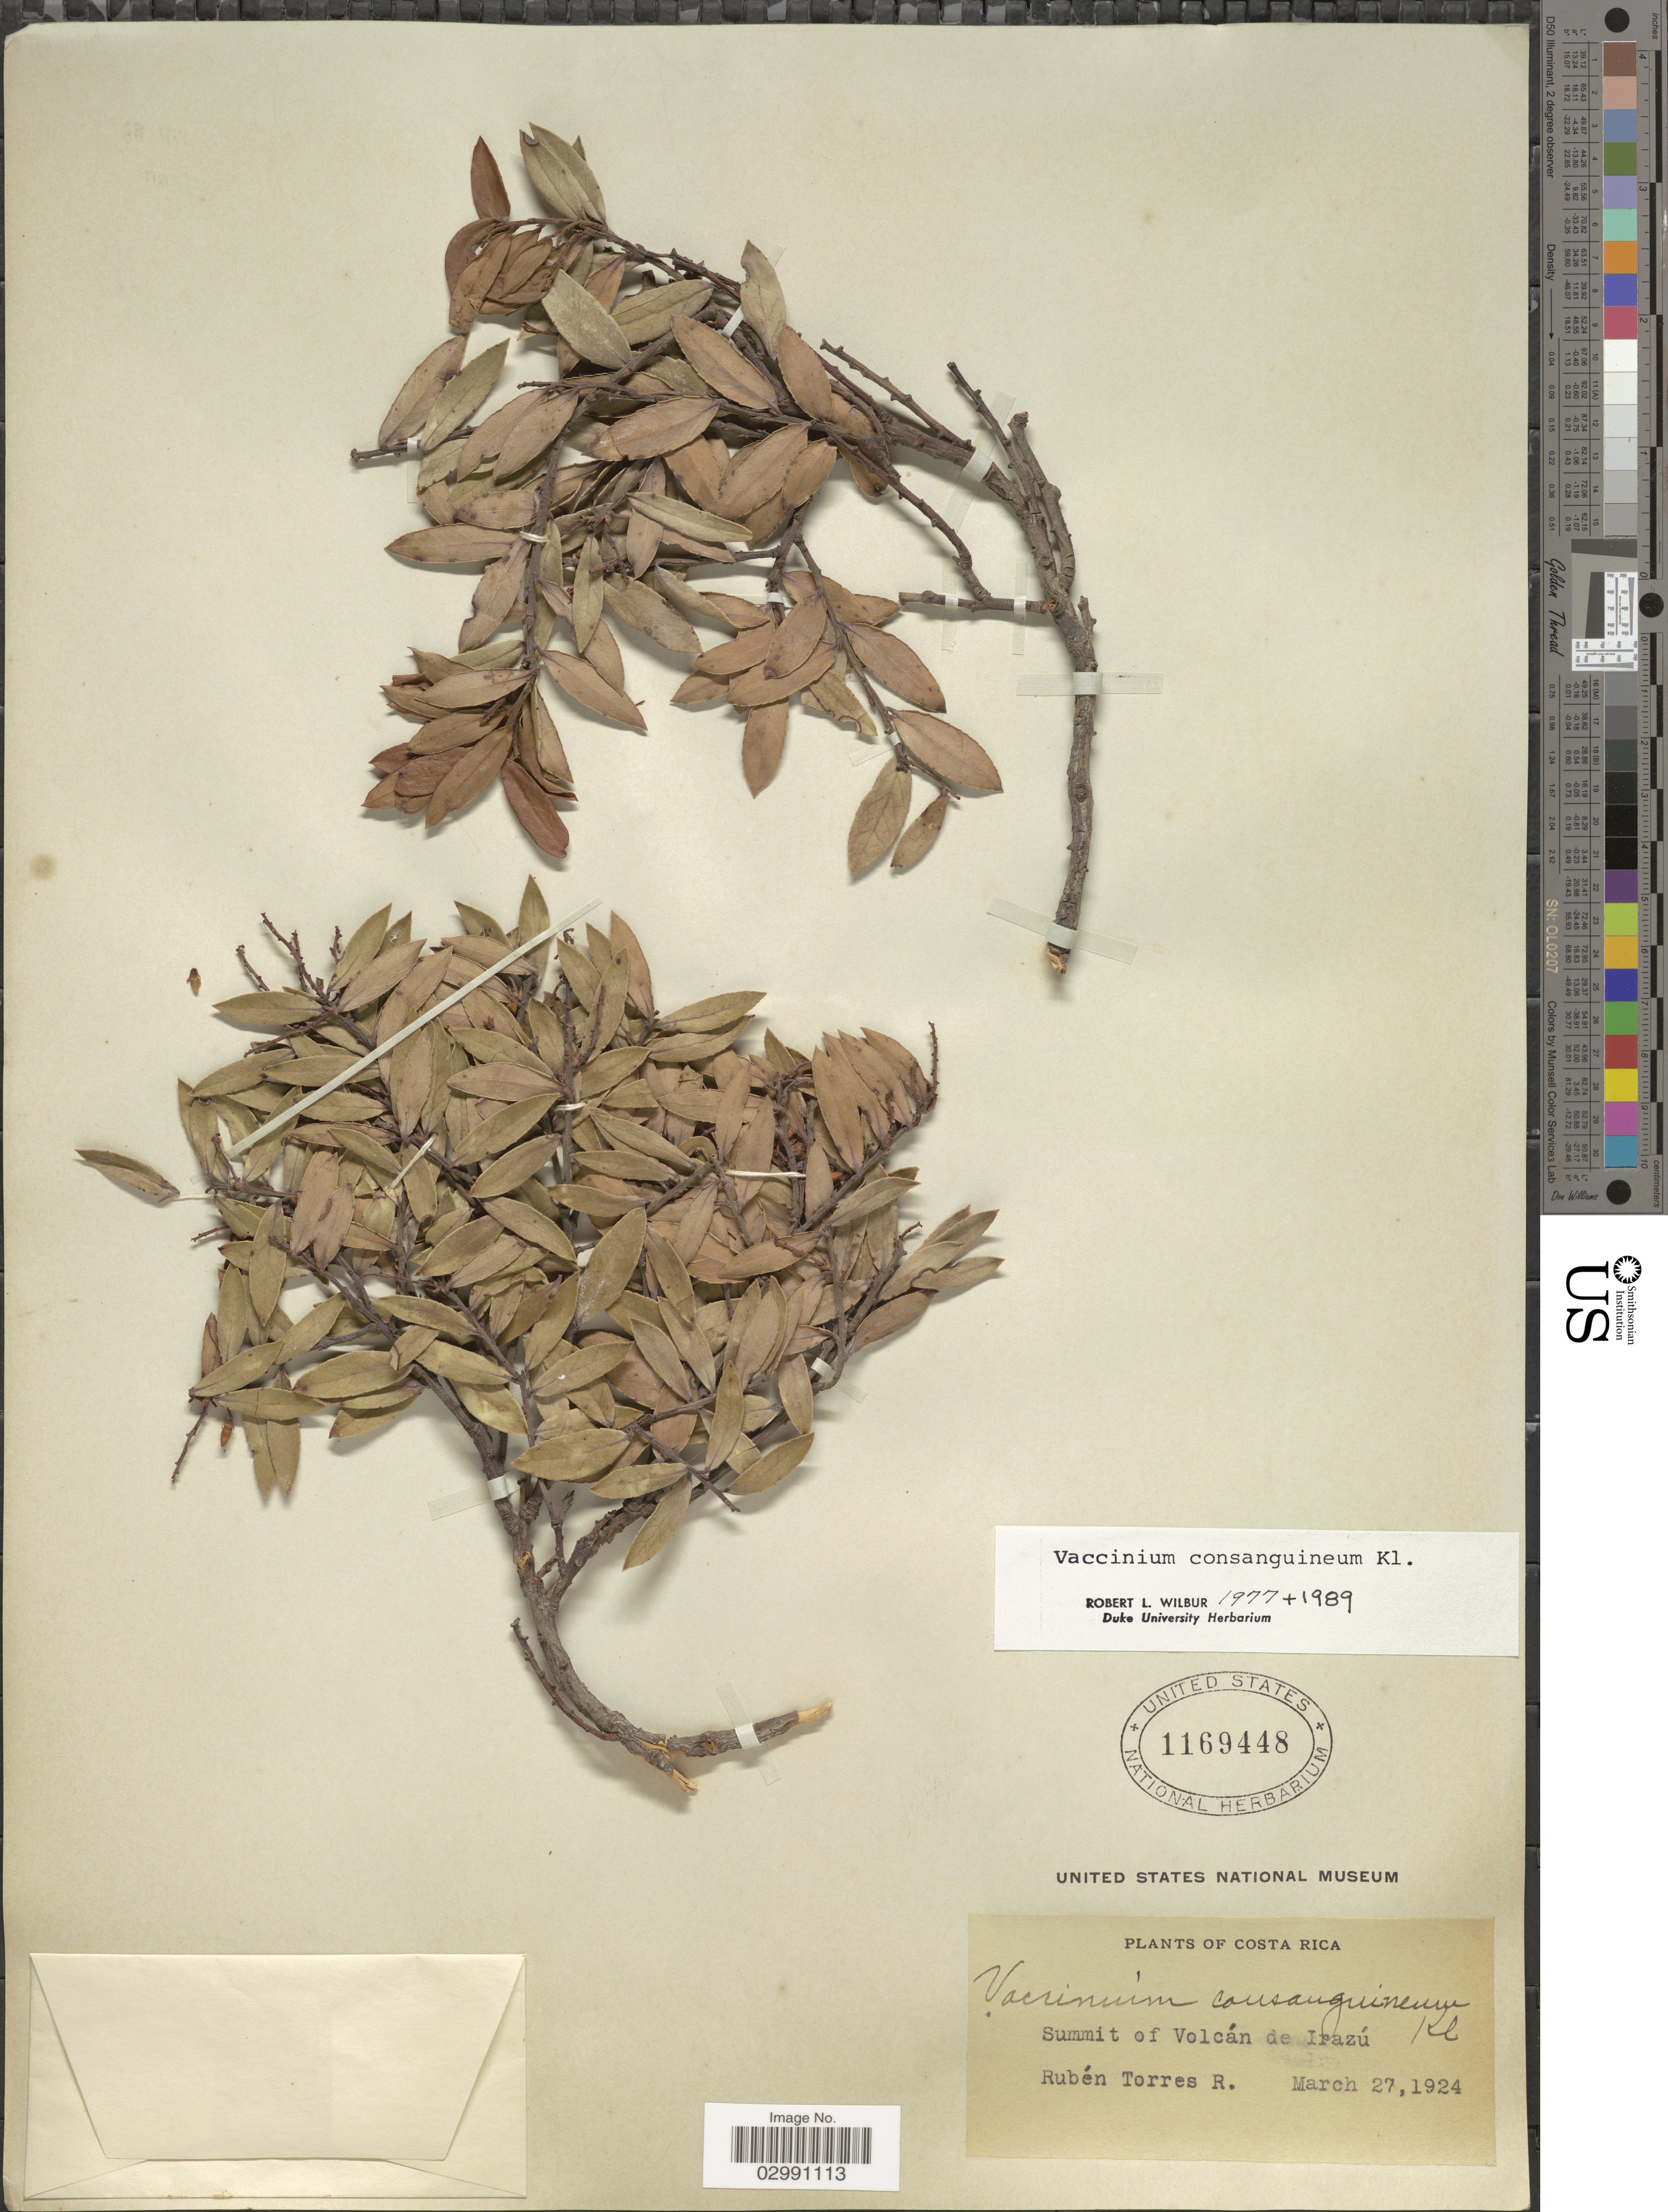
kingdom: Plantae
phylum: Tracheophyta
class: Magnoliopsida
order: Ericales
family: Ericaceae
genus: Vaccinium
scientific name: Vaccinium consanguineum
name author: Klotzsch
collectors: R. Torres Rojas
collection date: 1924-03-27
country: Costa Rica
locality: Summit of Volcán de Irazú.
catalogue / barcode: US 1169448